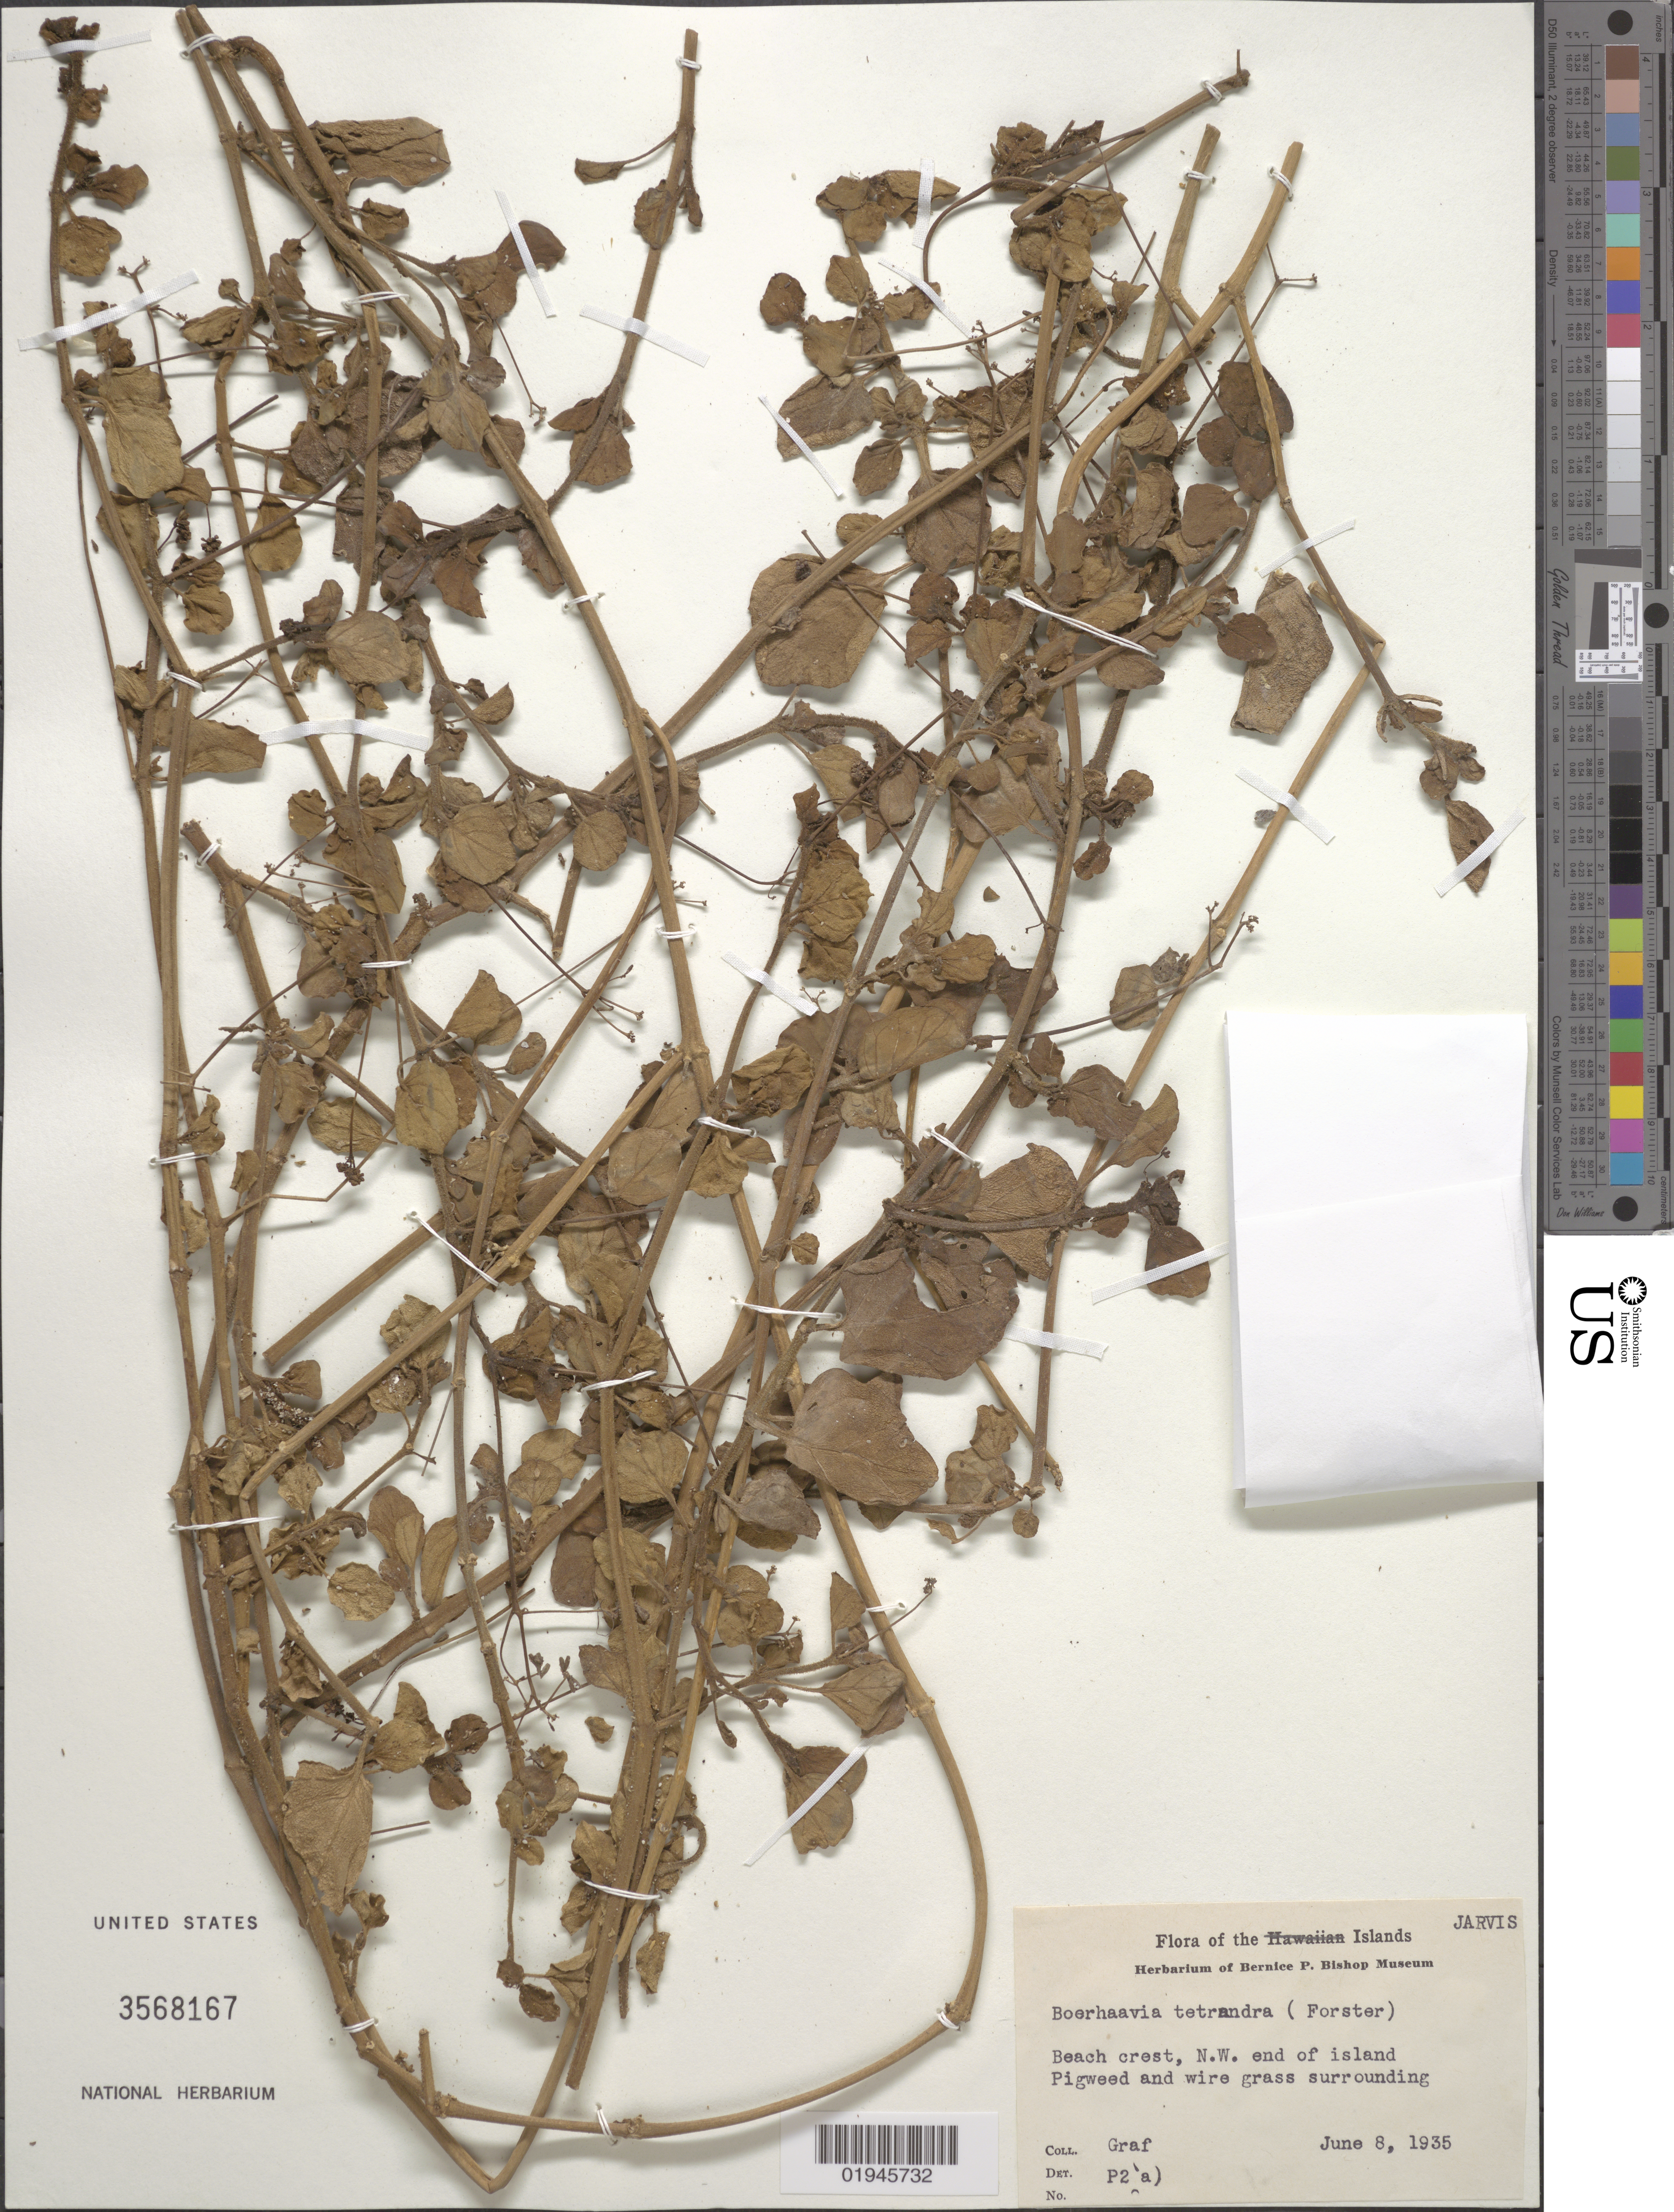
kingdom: Plantae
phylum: Tracheophyta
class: Magnoliopsida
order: Caryophyllales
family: Nyctaginaceae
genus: Boerhavia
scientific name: Boerhavia tetrandra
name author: G. Forst.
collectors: W. Graf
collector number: P2a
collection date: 1935-06-08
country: U.S. Administered Pacific Islands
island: Jarvis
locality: Beach crest, NW end of island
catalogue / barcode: US 3568167